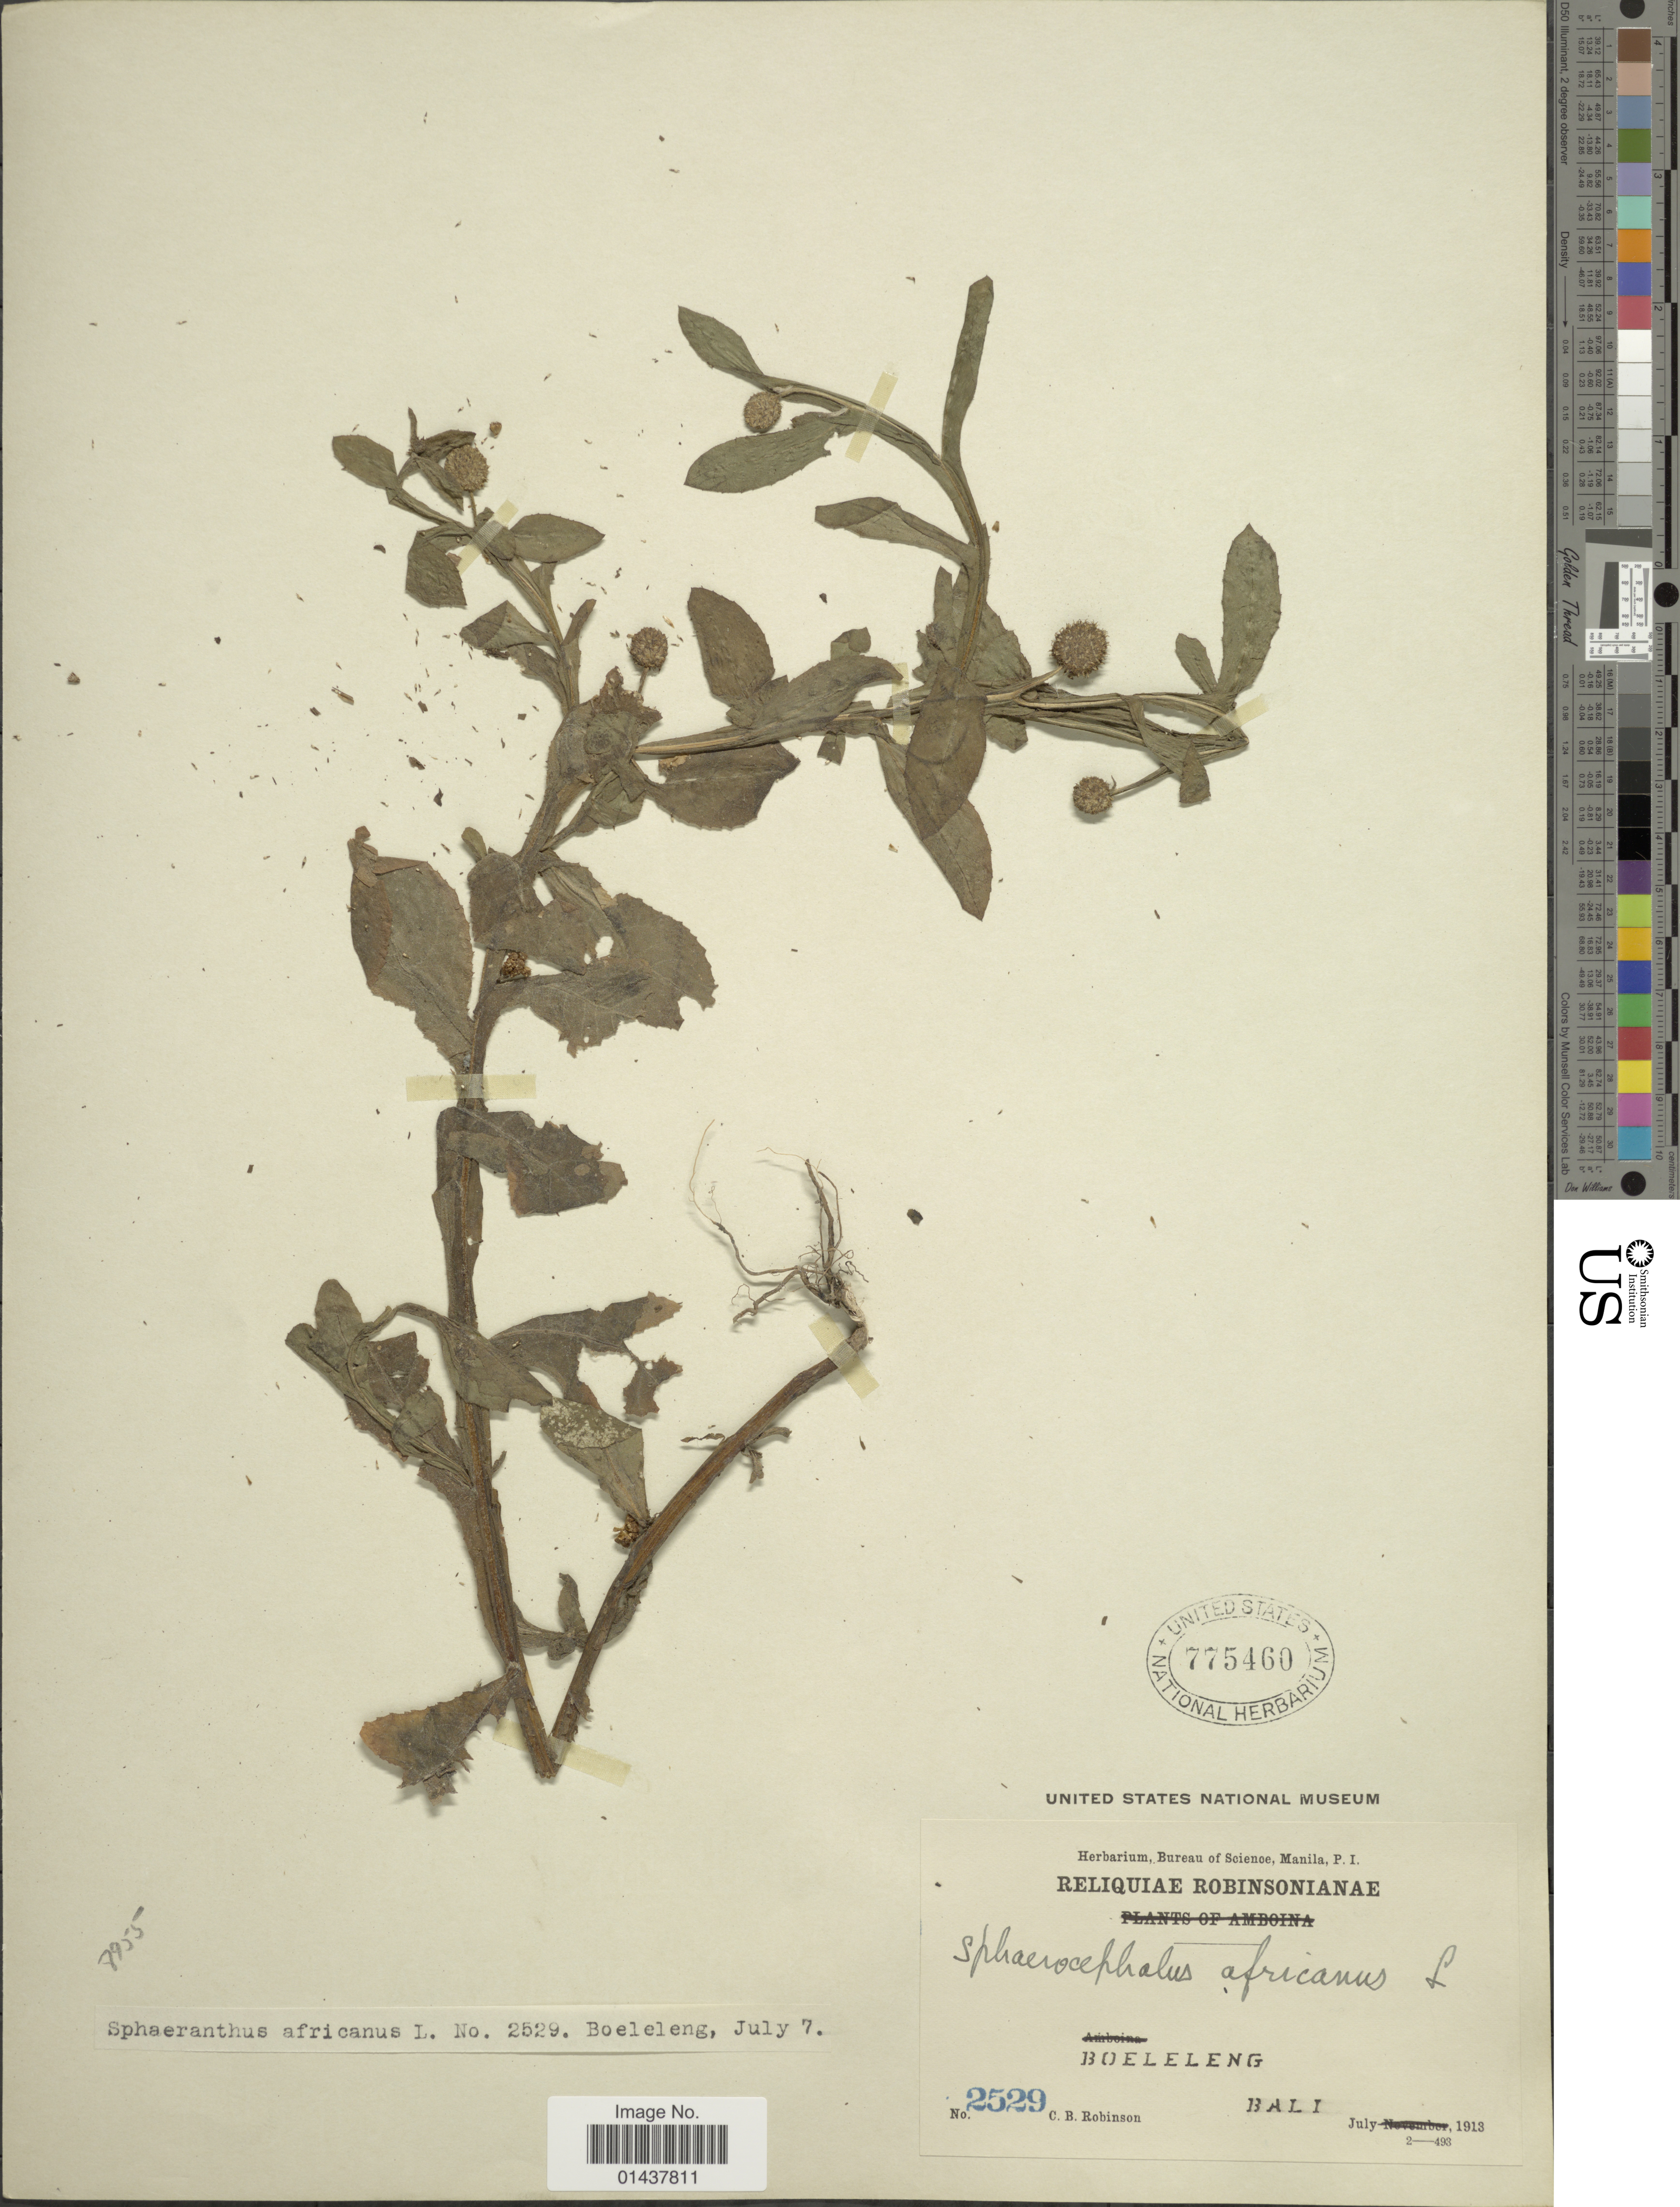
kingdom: Plantae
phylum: Tracheophyta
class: Magnoliopsida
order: Asterales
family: Asteraceae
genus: Sphaeranthus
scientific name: Sphaeranthus africanus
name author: L.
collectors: C. Robinson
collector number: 2529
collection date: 1913-07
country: Indonesia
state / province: Nusa Tenggara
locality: Boeleleng, Bali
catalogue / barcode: US 775460